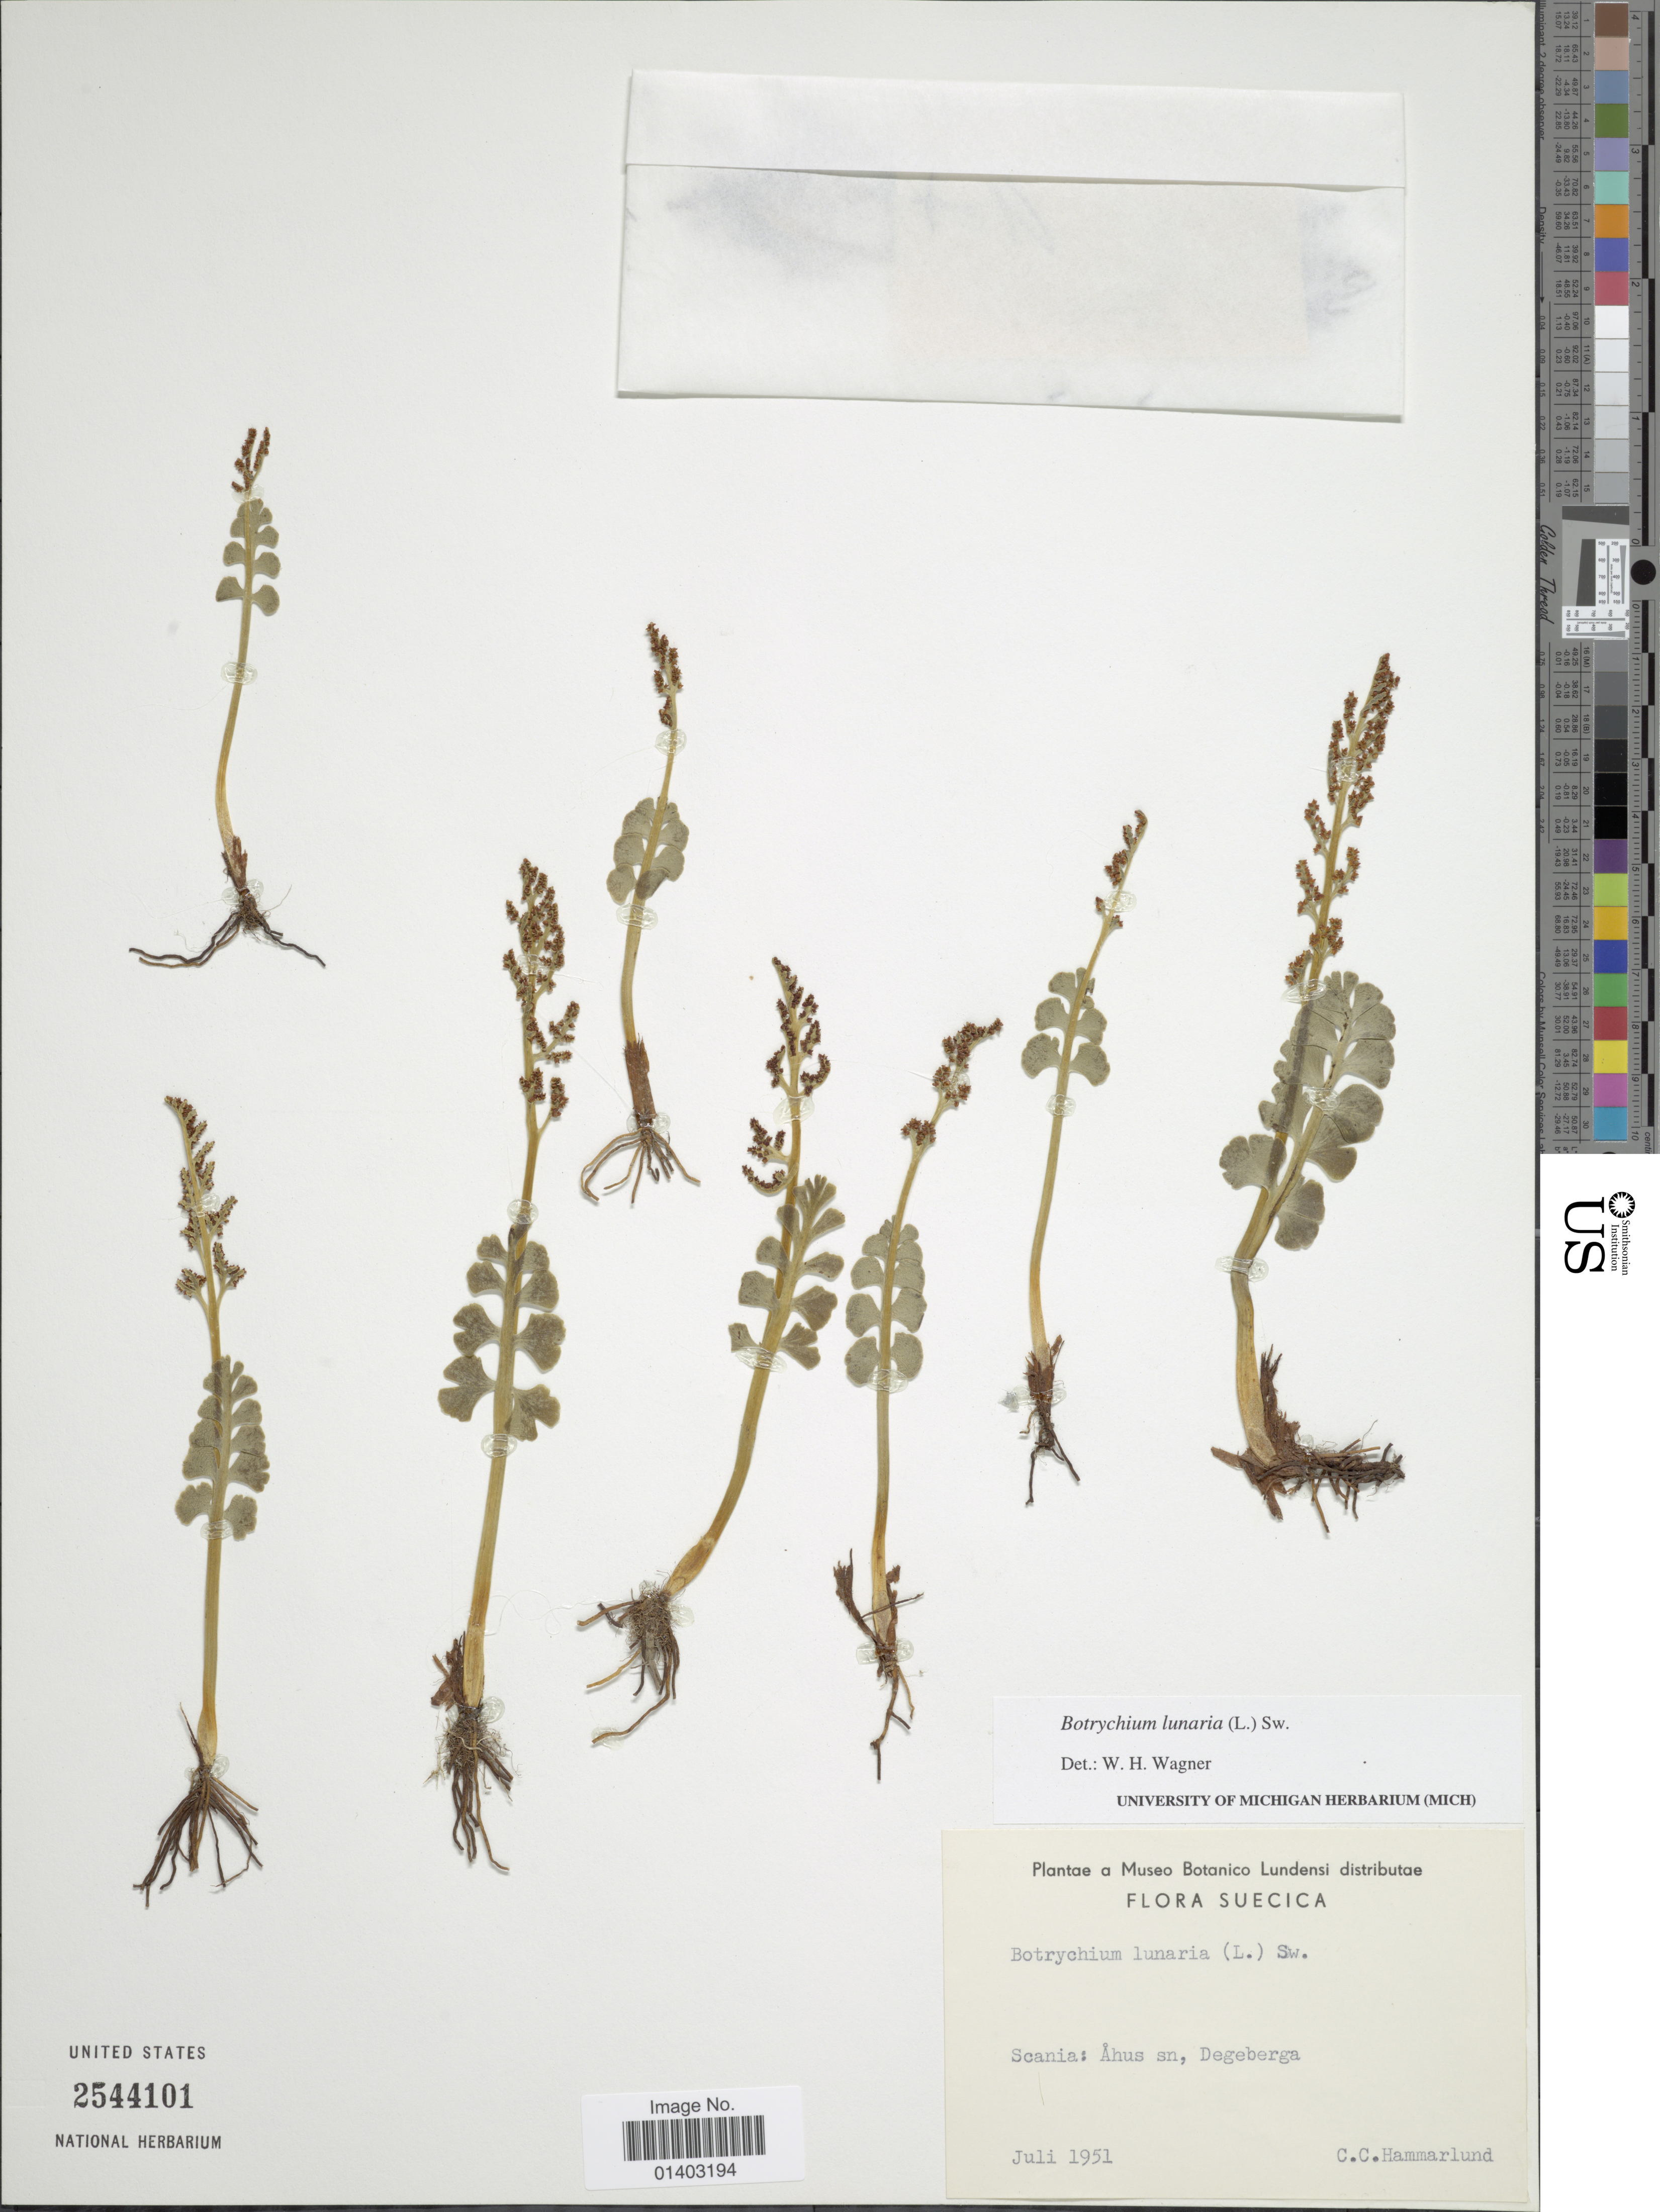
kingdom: Plantae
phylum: Tracheophyta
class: Polypodiopsida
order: Ophioglossales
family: Ophioglossaceae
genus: Botrychium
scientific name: Botrychium lunaria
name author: (L.) Sw.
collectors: C. Hammarlund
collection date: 1951-07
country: Sweden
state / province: Skåne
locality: Scania: ånus sn, Degeberga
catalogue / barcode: US 254101